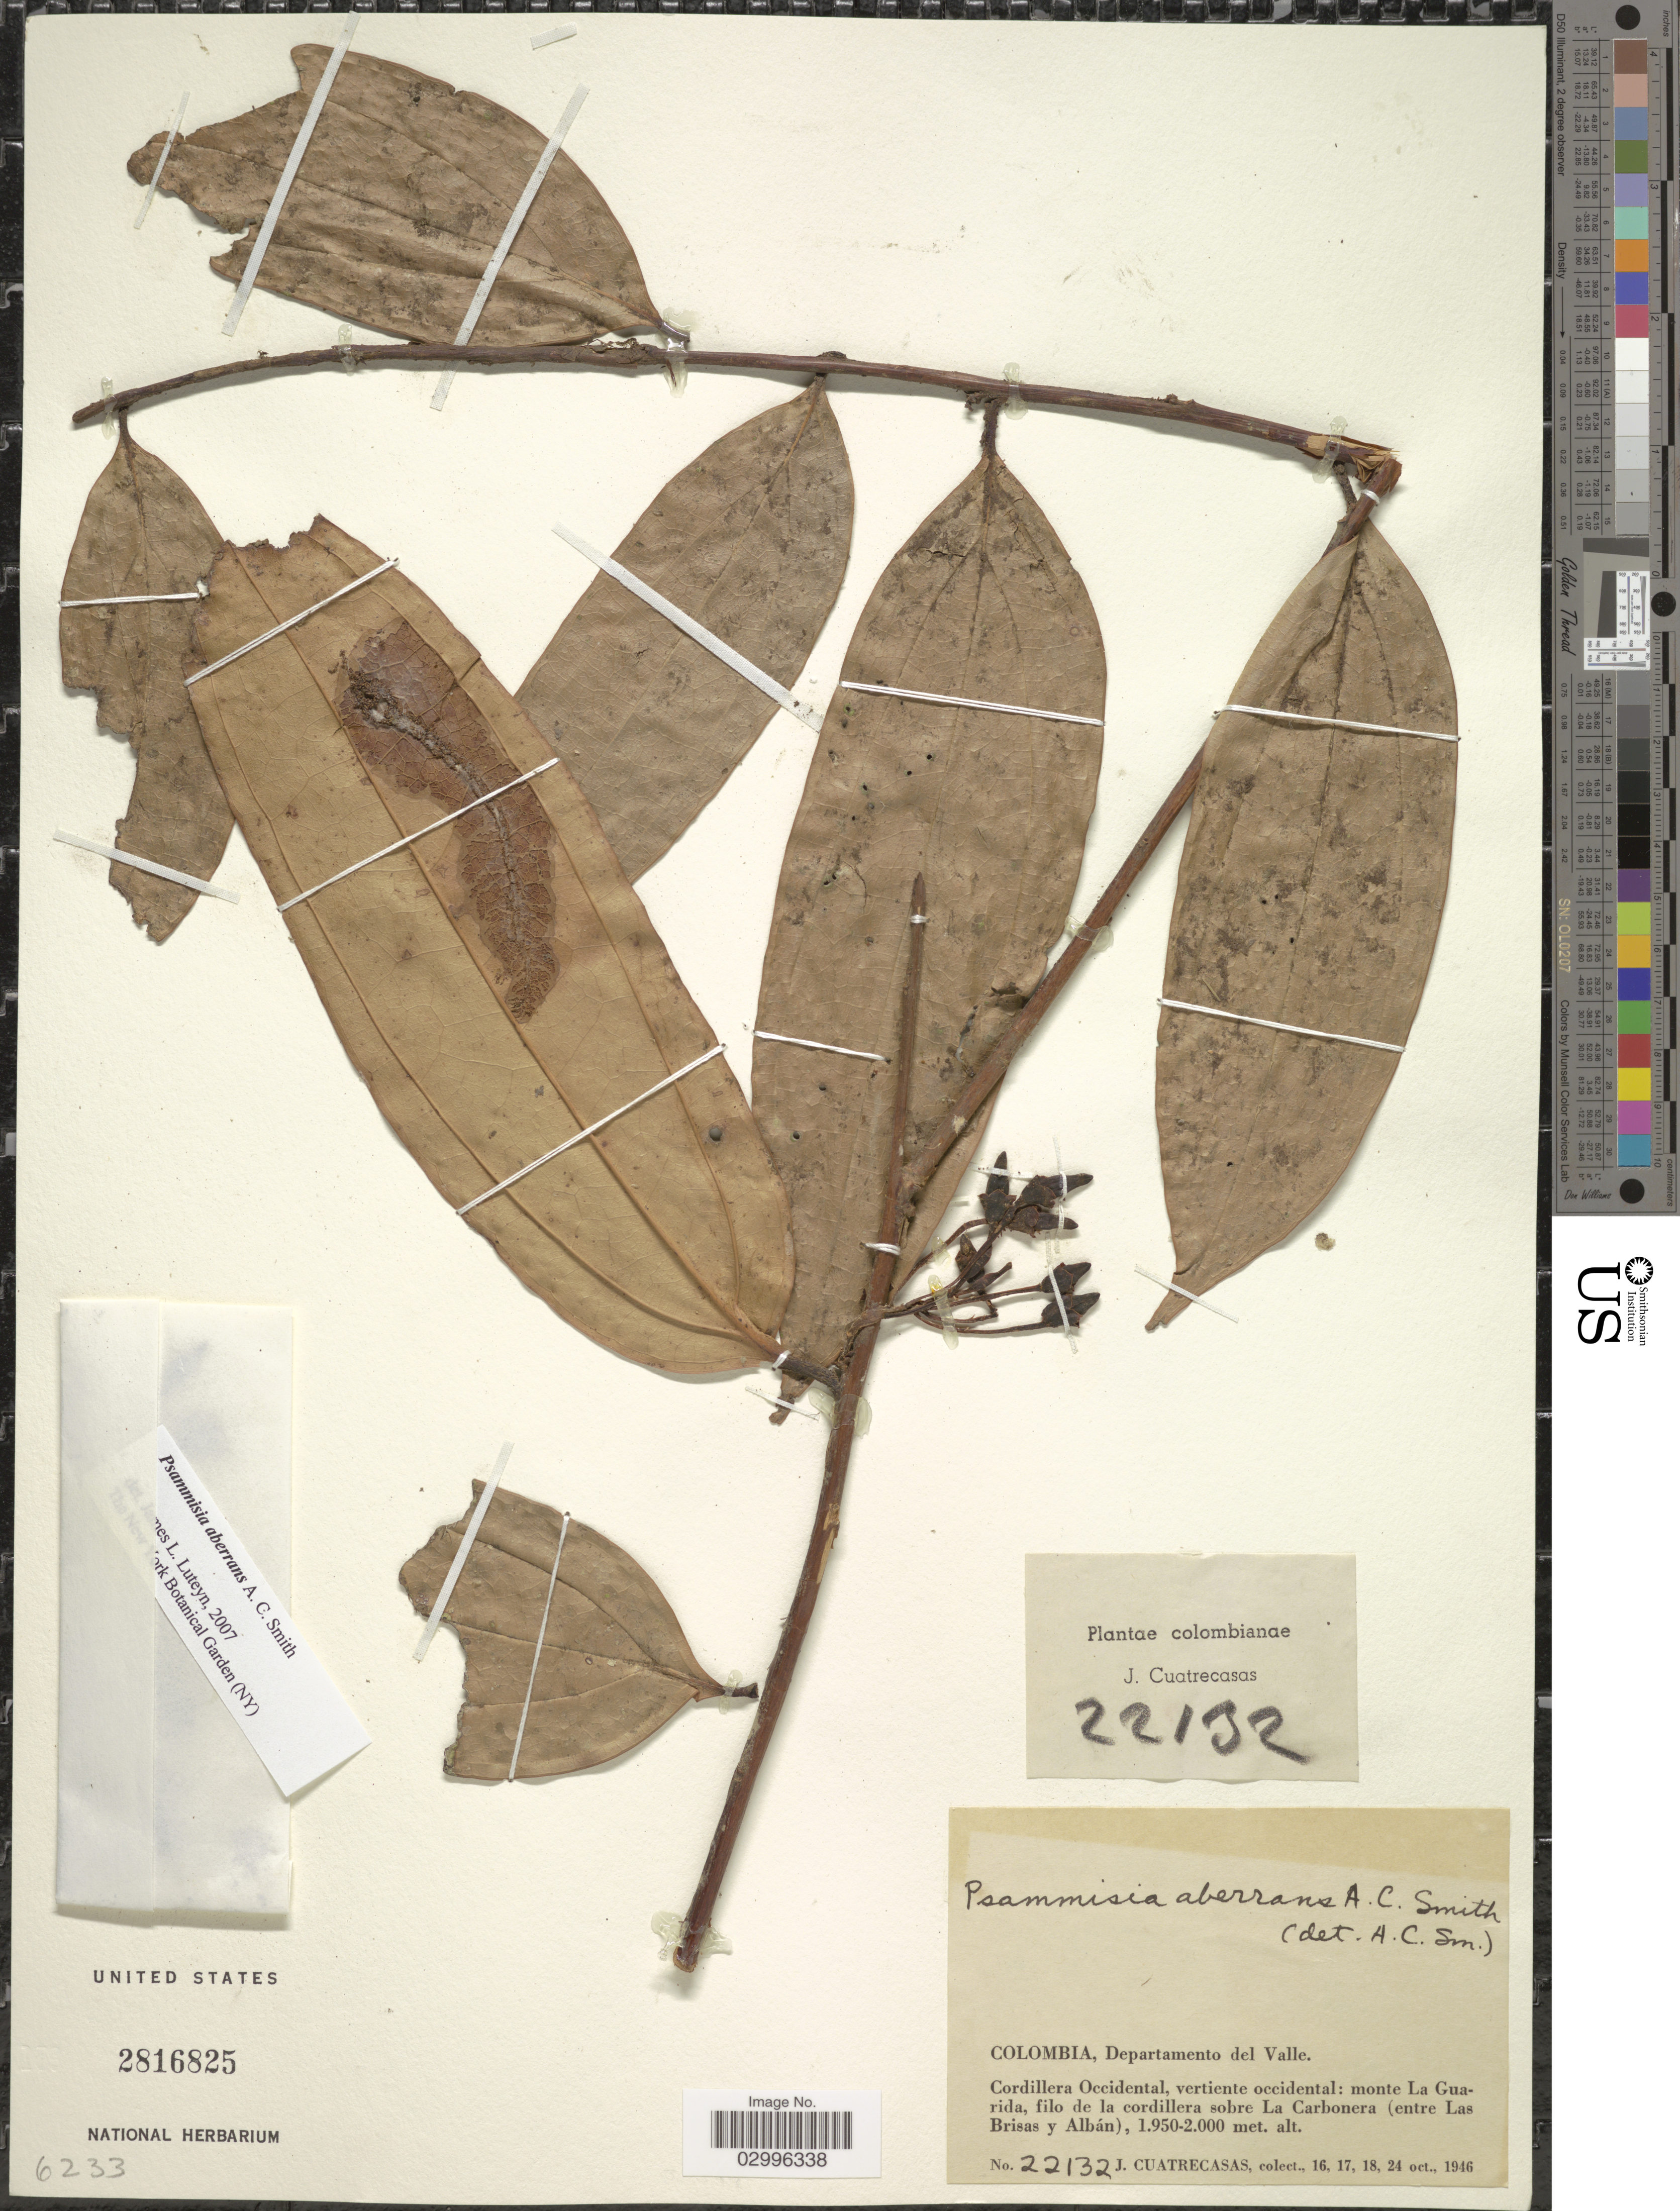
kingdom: Plantae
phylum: Tracheophyta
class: Magnoliopsida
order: Ericales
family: Ericaceae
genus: Psammisia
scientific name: Psammisia aberrans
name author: A.C. Sm.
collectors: J. Cuatrecasas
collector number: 22132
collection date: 1946-10-16/1946-10-24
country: Colombia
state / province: Valle del Cauca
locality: Departamento del Valle. Cordillera Occidental, vertiente occidental: monte La Guarida, filo de la cordillera sobre La Carbonera (entre Las Brisas y Albán).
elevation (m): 1950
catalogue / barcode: US 2816825